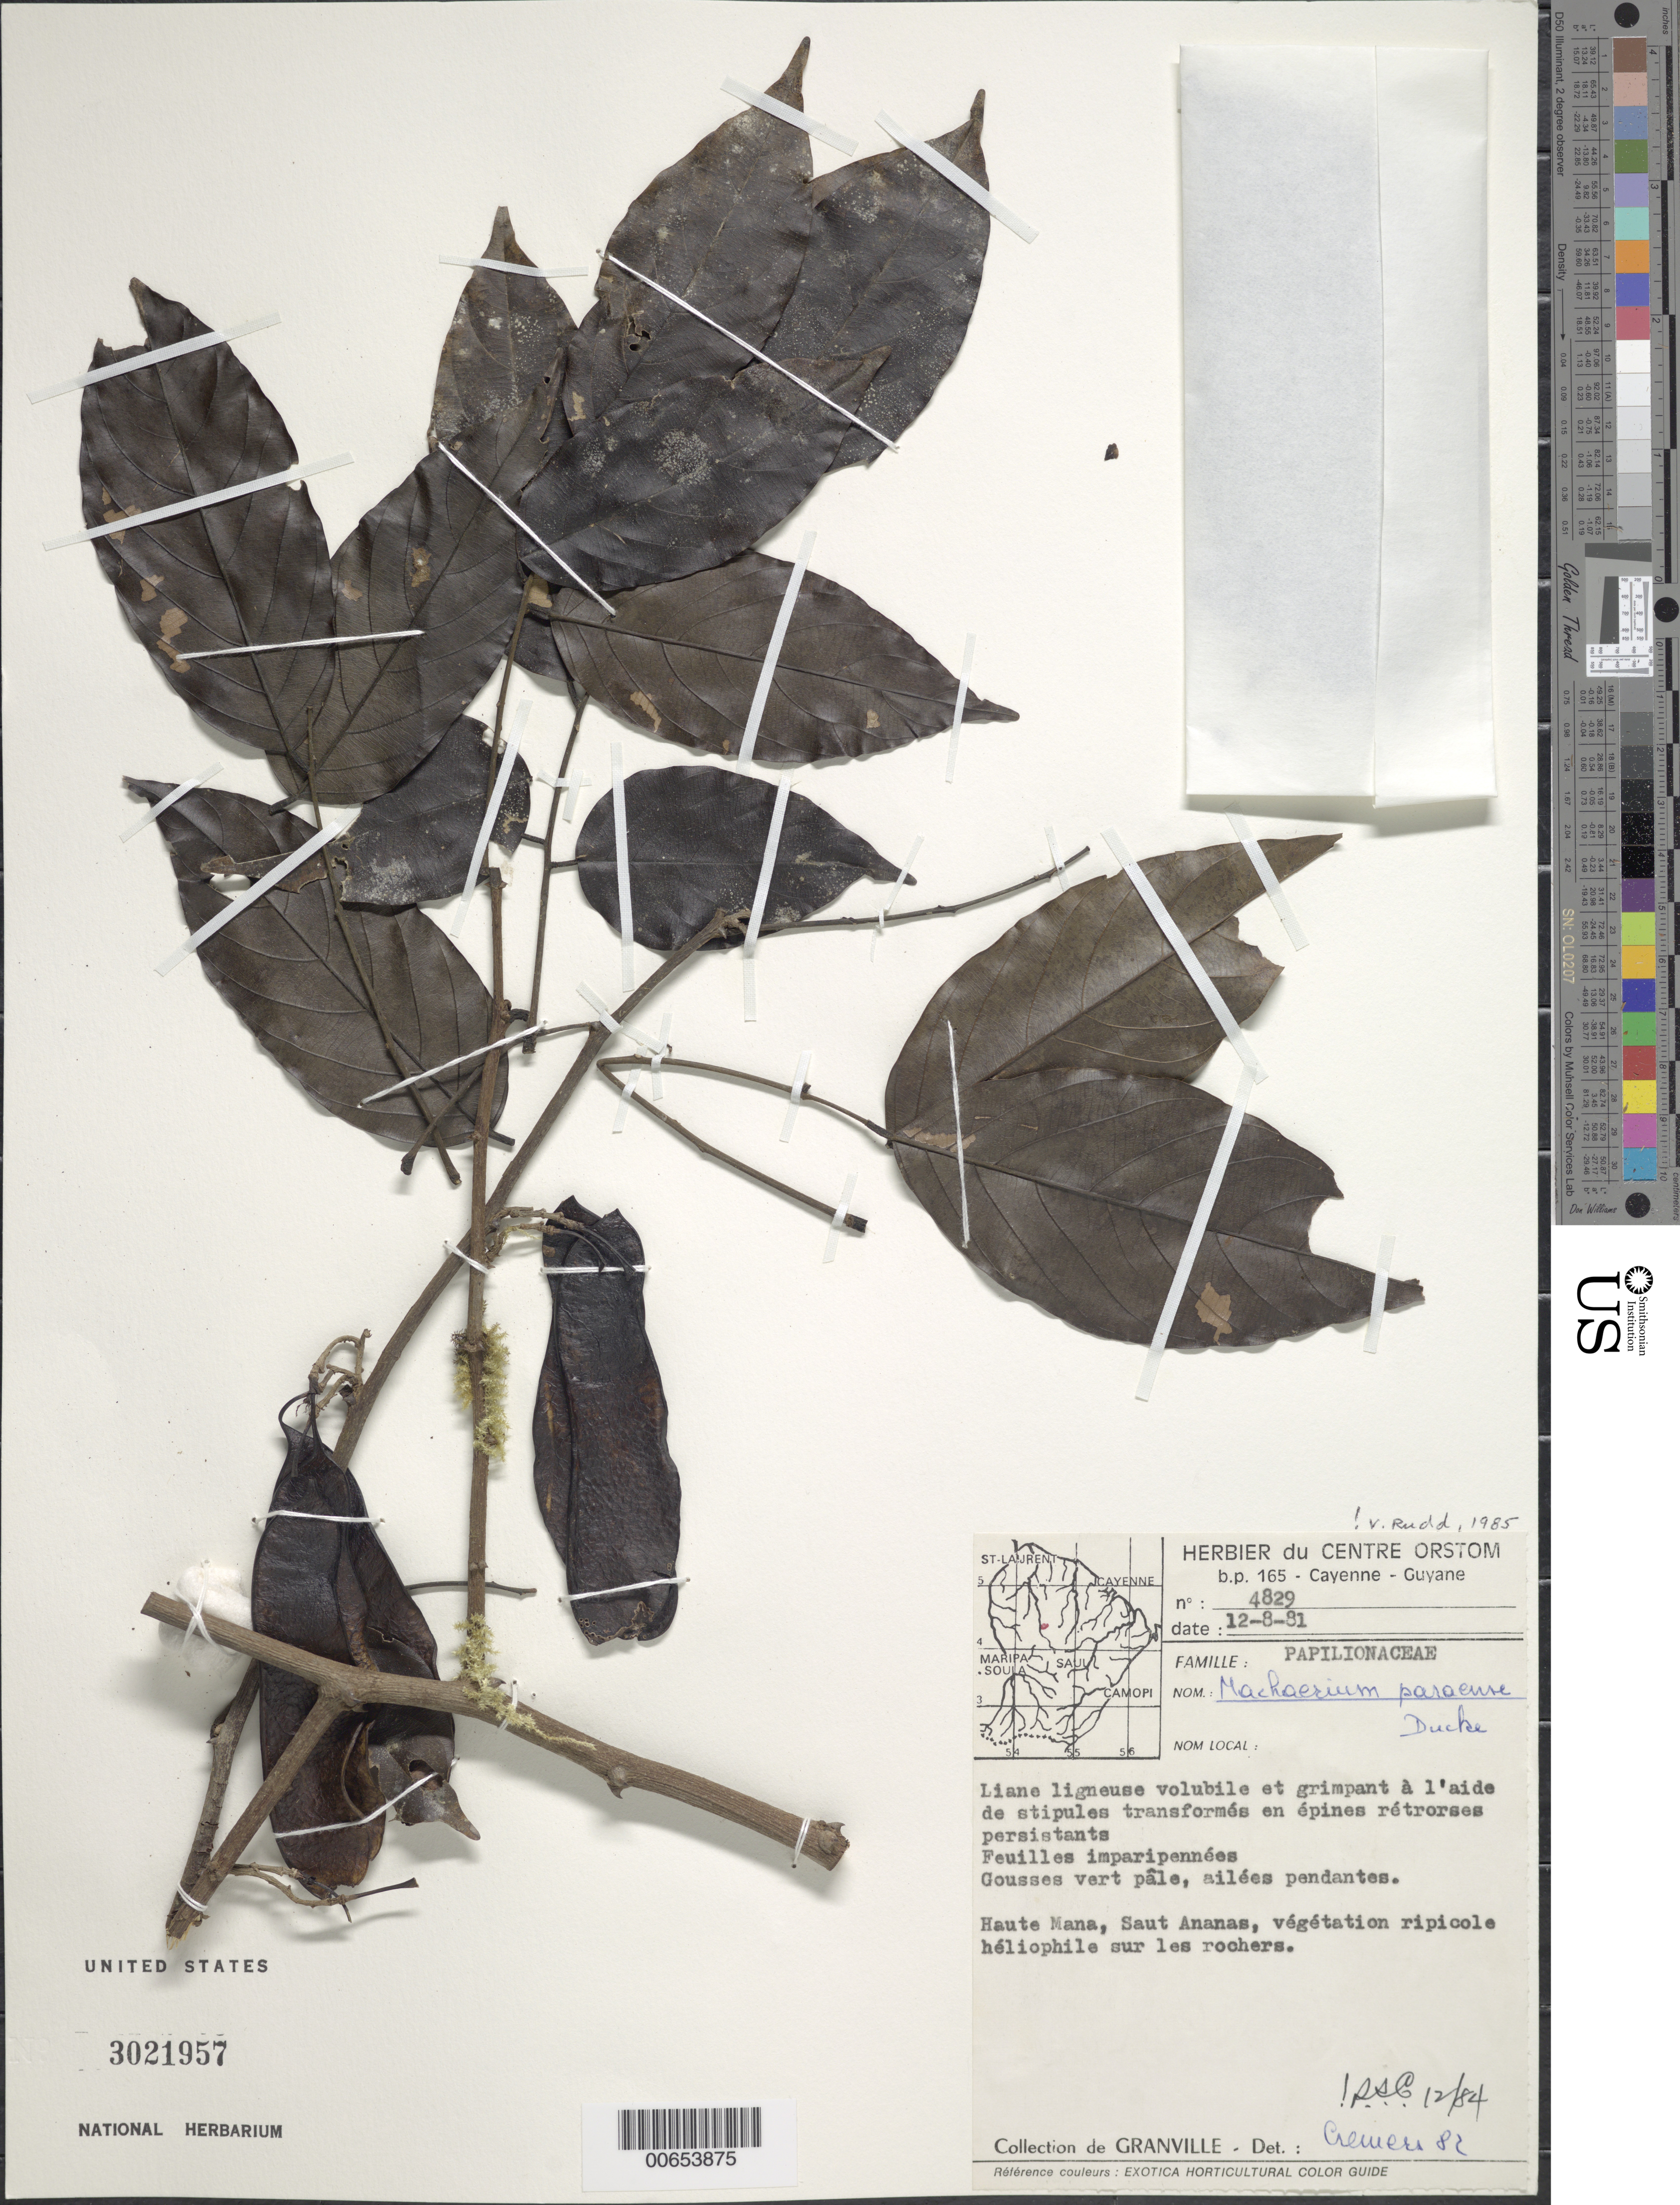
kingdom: Plantae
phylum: Tracheophyta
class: Magnoliopsida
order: Fabales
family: Fabaceae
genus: Machaerium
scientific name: Machaerium paraense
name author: Ducke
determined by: Rudd, V. E.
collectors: J.-J. de Granville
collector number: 4829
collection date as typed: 12-Aug-81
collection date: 1981-08-12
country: French Guiana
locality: Saut Ananas - Bassin de la Mana - Haute Riv. Mana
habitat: Riparian vegetation, sunny area, on rocks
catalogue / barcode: US 3021957